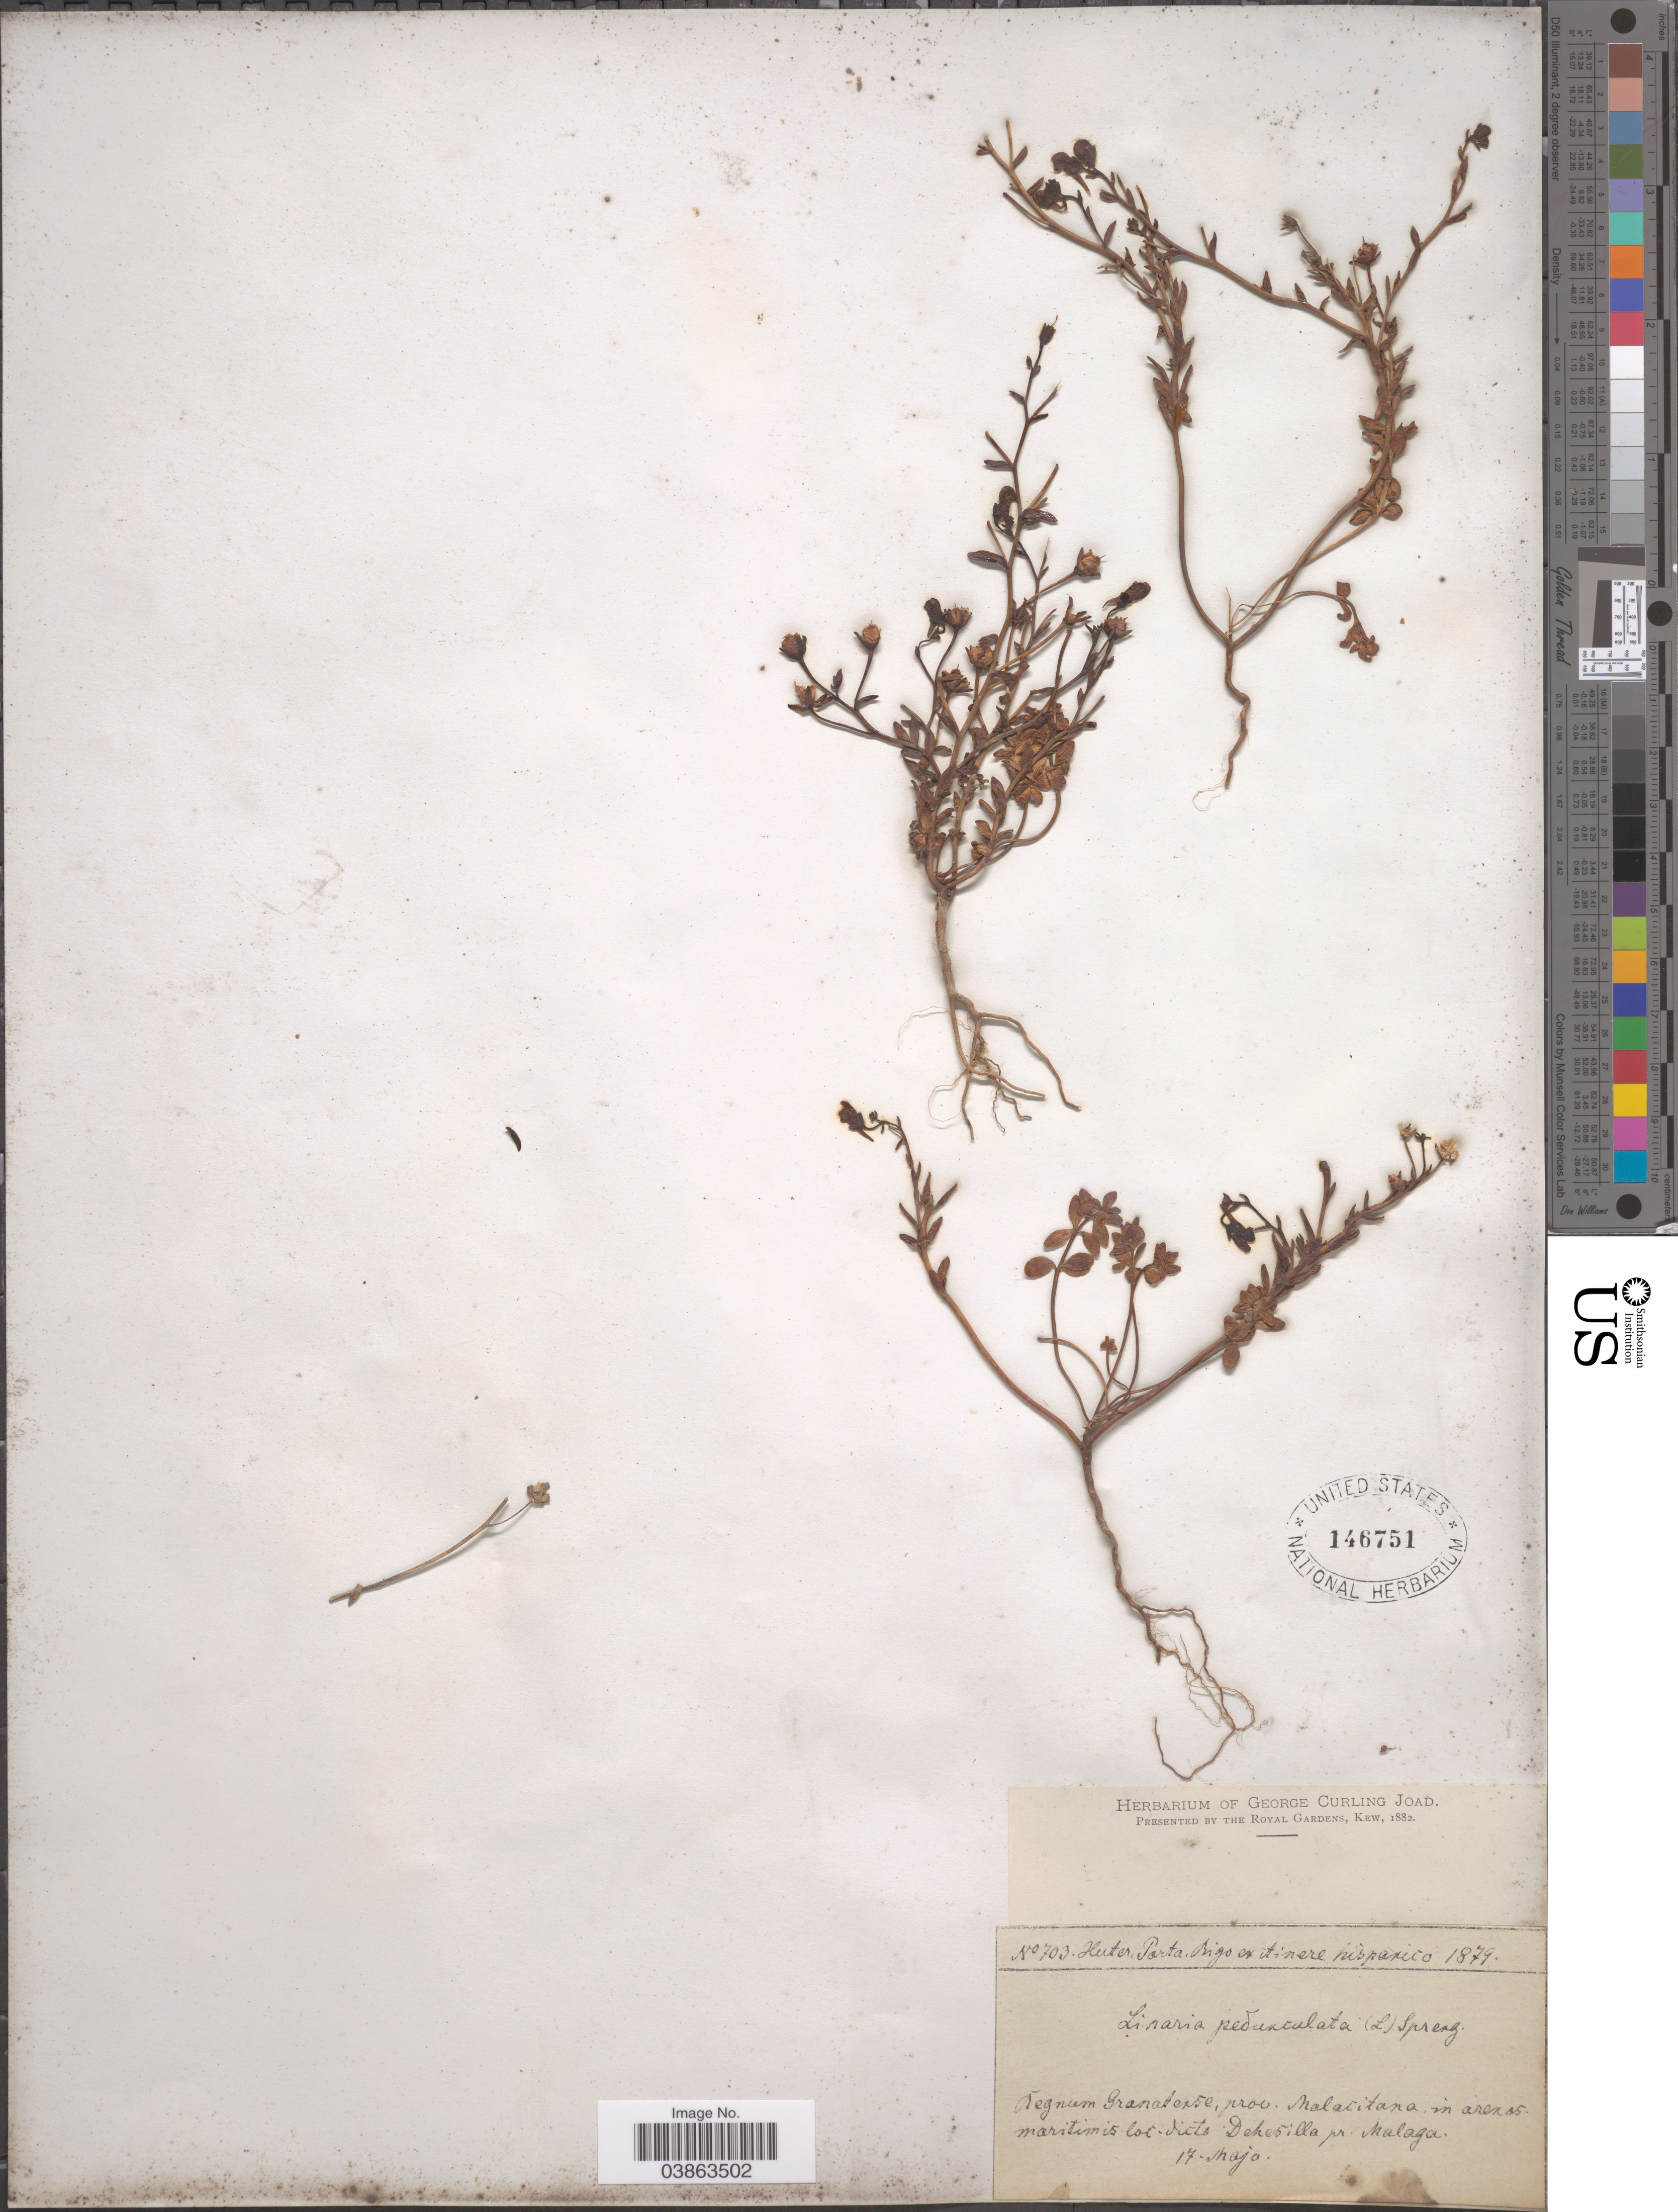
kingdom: Plantae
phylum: Tracheophyta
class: Magnoliopsida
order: Lamiales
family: Plantaginaceae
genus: Linaria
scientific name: Linaria pedunculata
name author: (L.) Chaz.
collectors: -. Huter, -- Porta & -- Rigo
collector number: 703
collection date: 1879-05-17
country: Spain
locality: Regnum Granatense, prov. Malacitana in arenoso maritimis in loc dicto Dehesilla pr. Malaga.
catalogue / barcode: US 146751